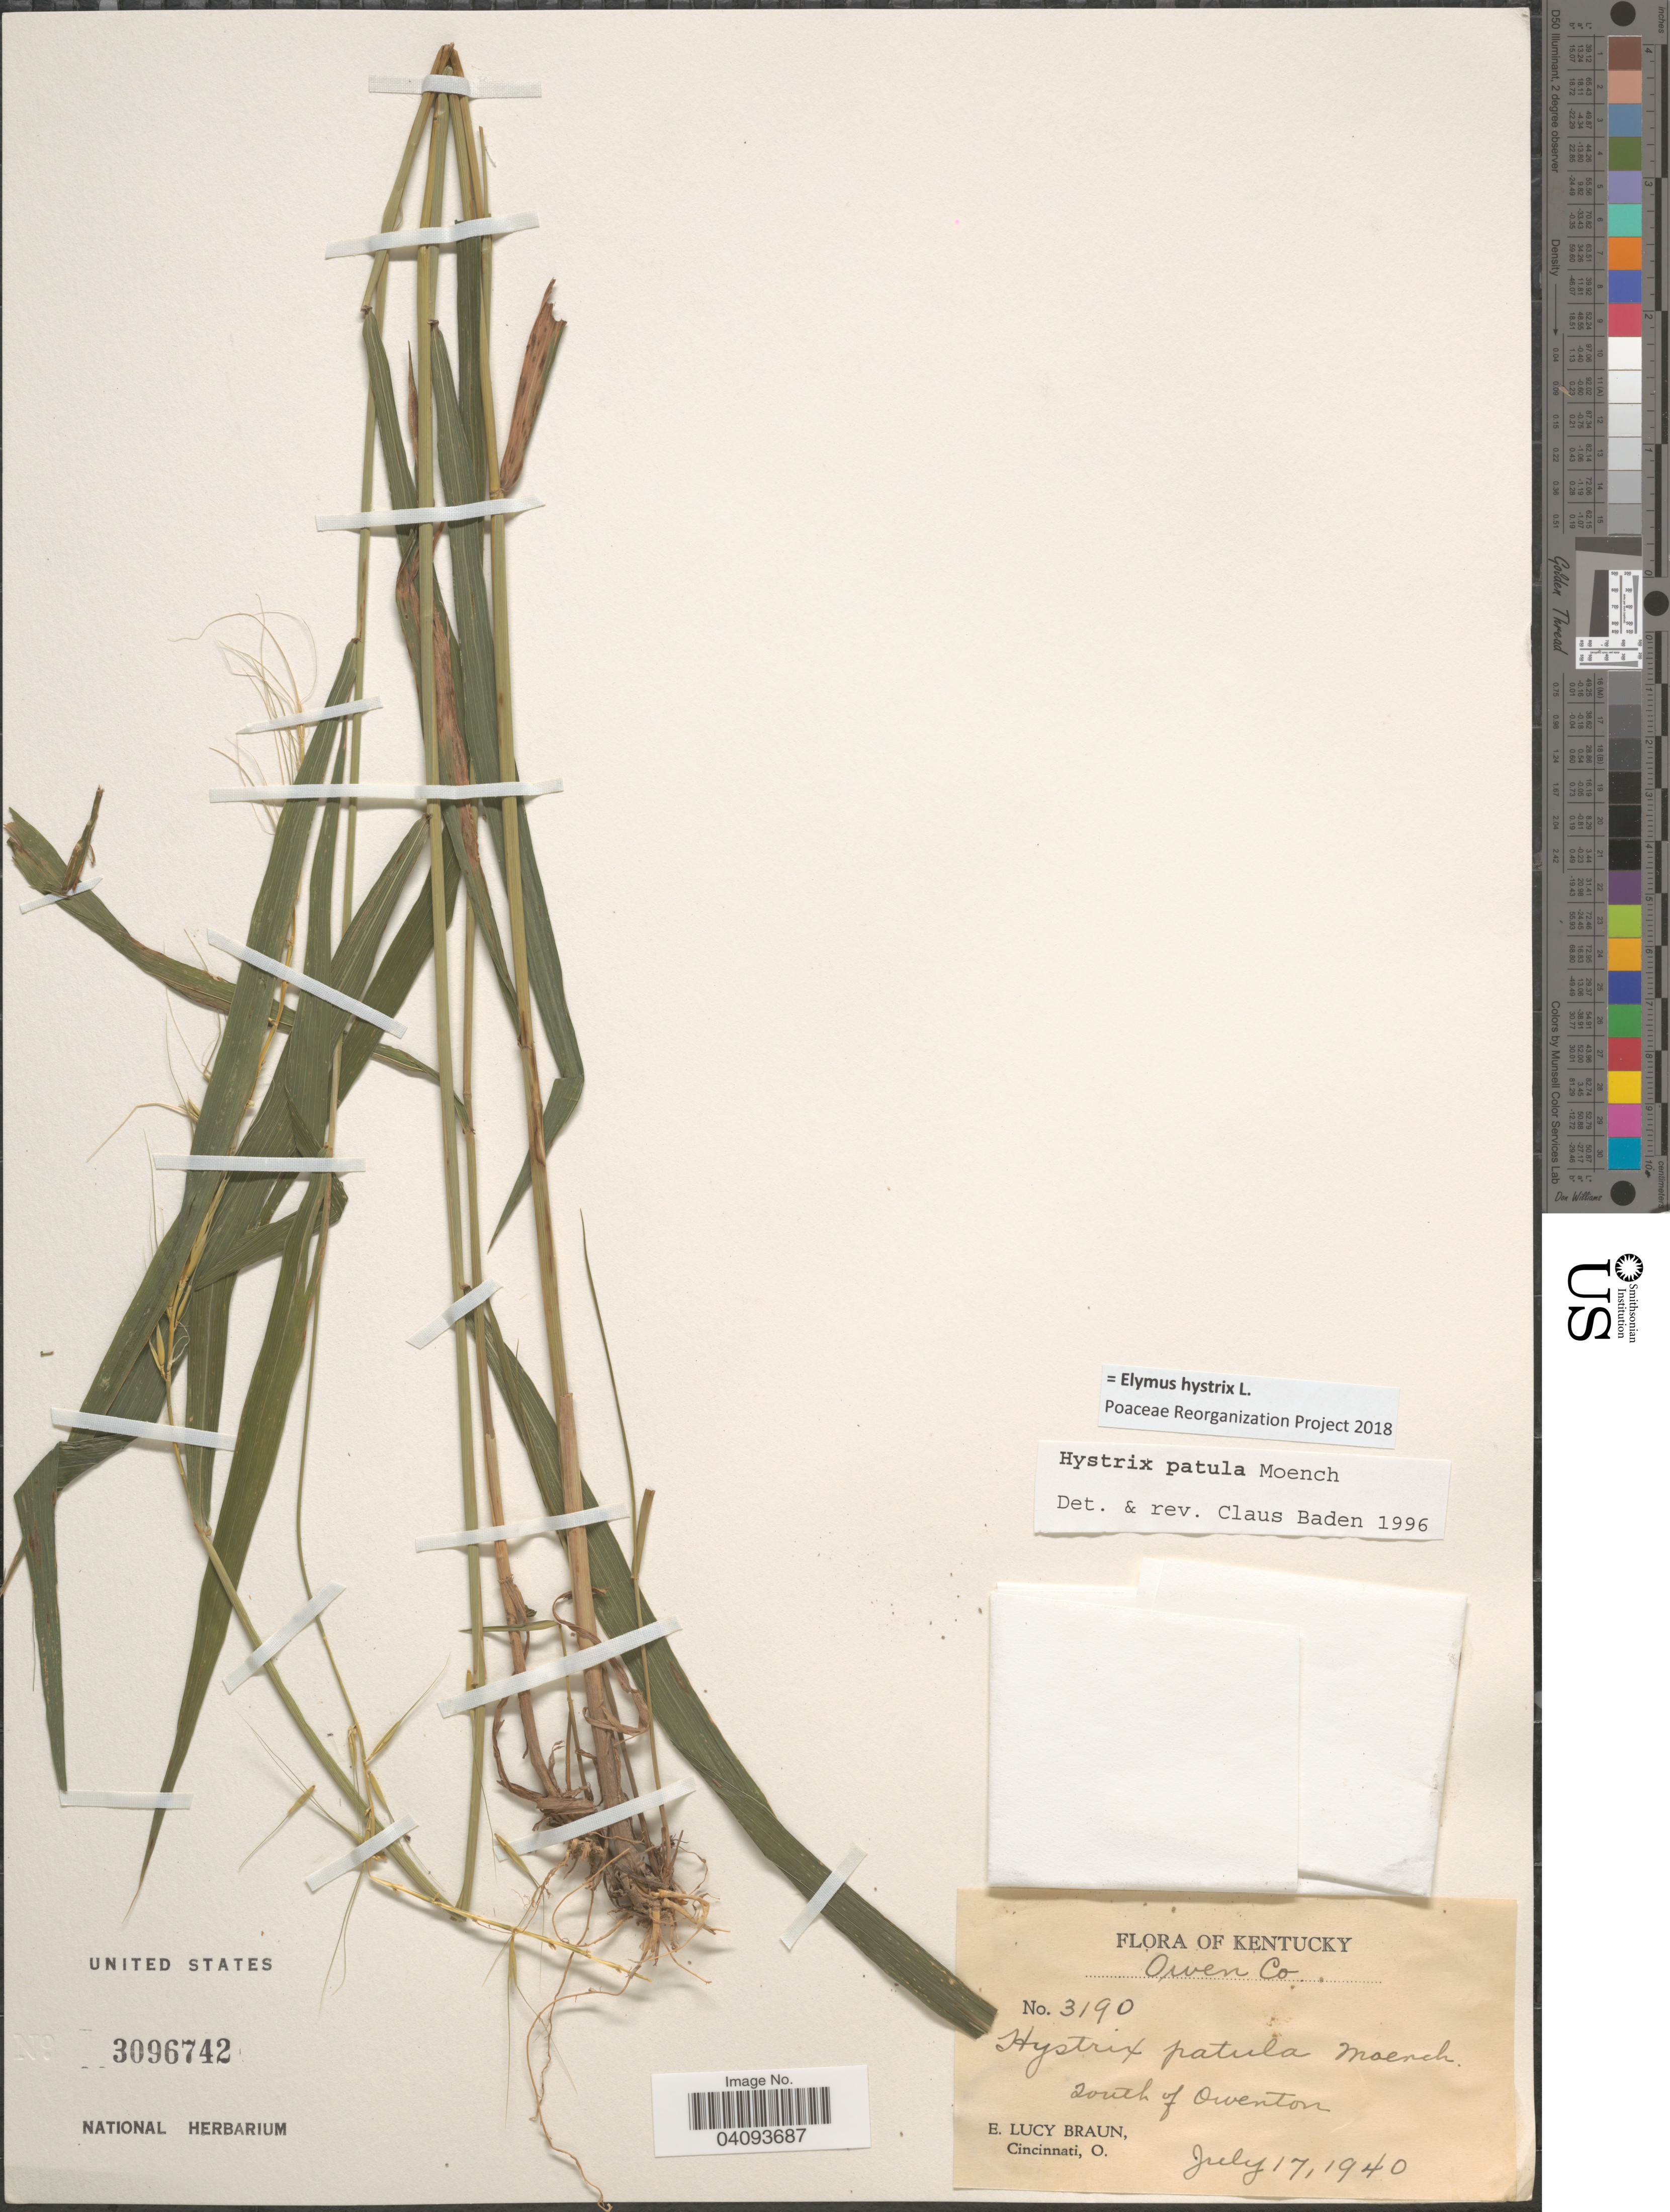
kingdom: Plantae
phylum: Tracheophyta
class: Liliopsida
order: Poales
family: Poaceae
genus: Elymus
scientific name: Elymus hystrix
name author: L.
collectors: E. L. Braun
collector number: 3190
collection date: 1940-07-17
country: United States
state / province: Kentucky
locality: Owen Co. South of Owenton.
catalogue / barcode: US 3096742